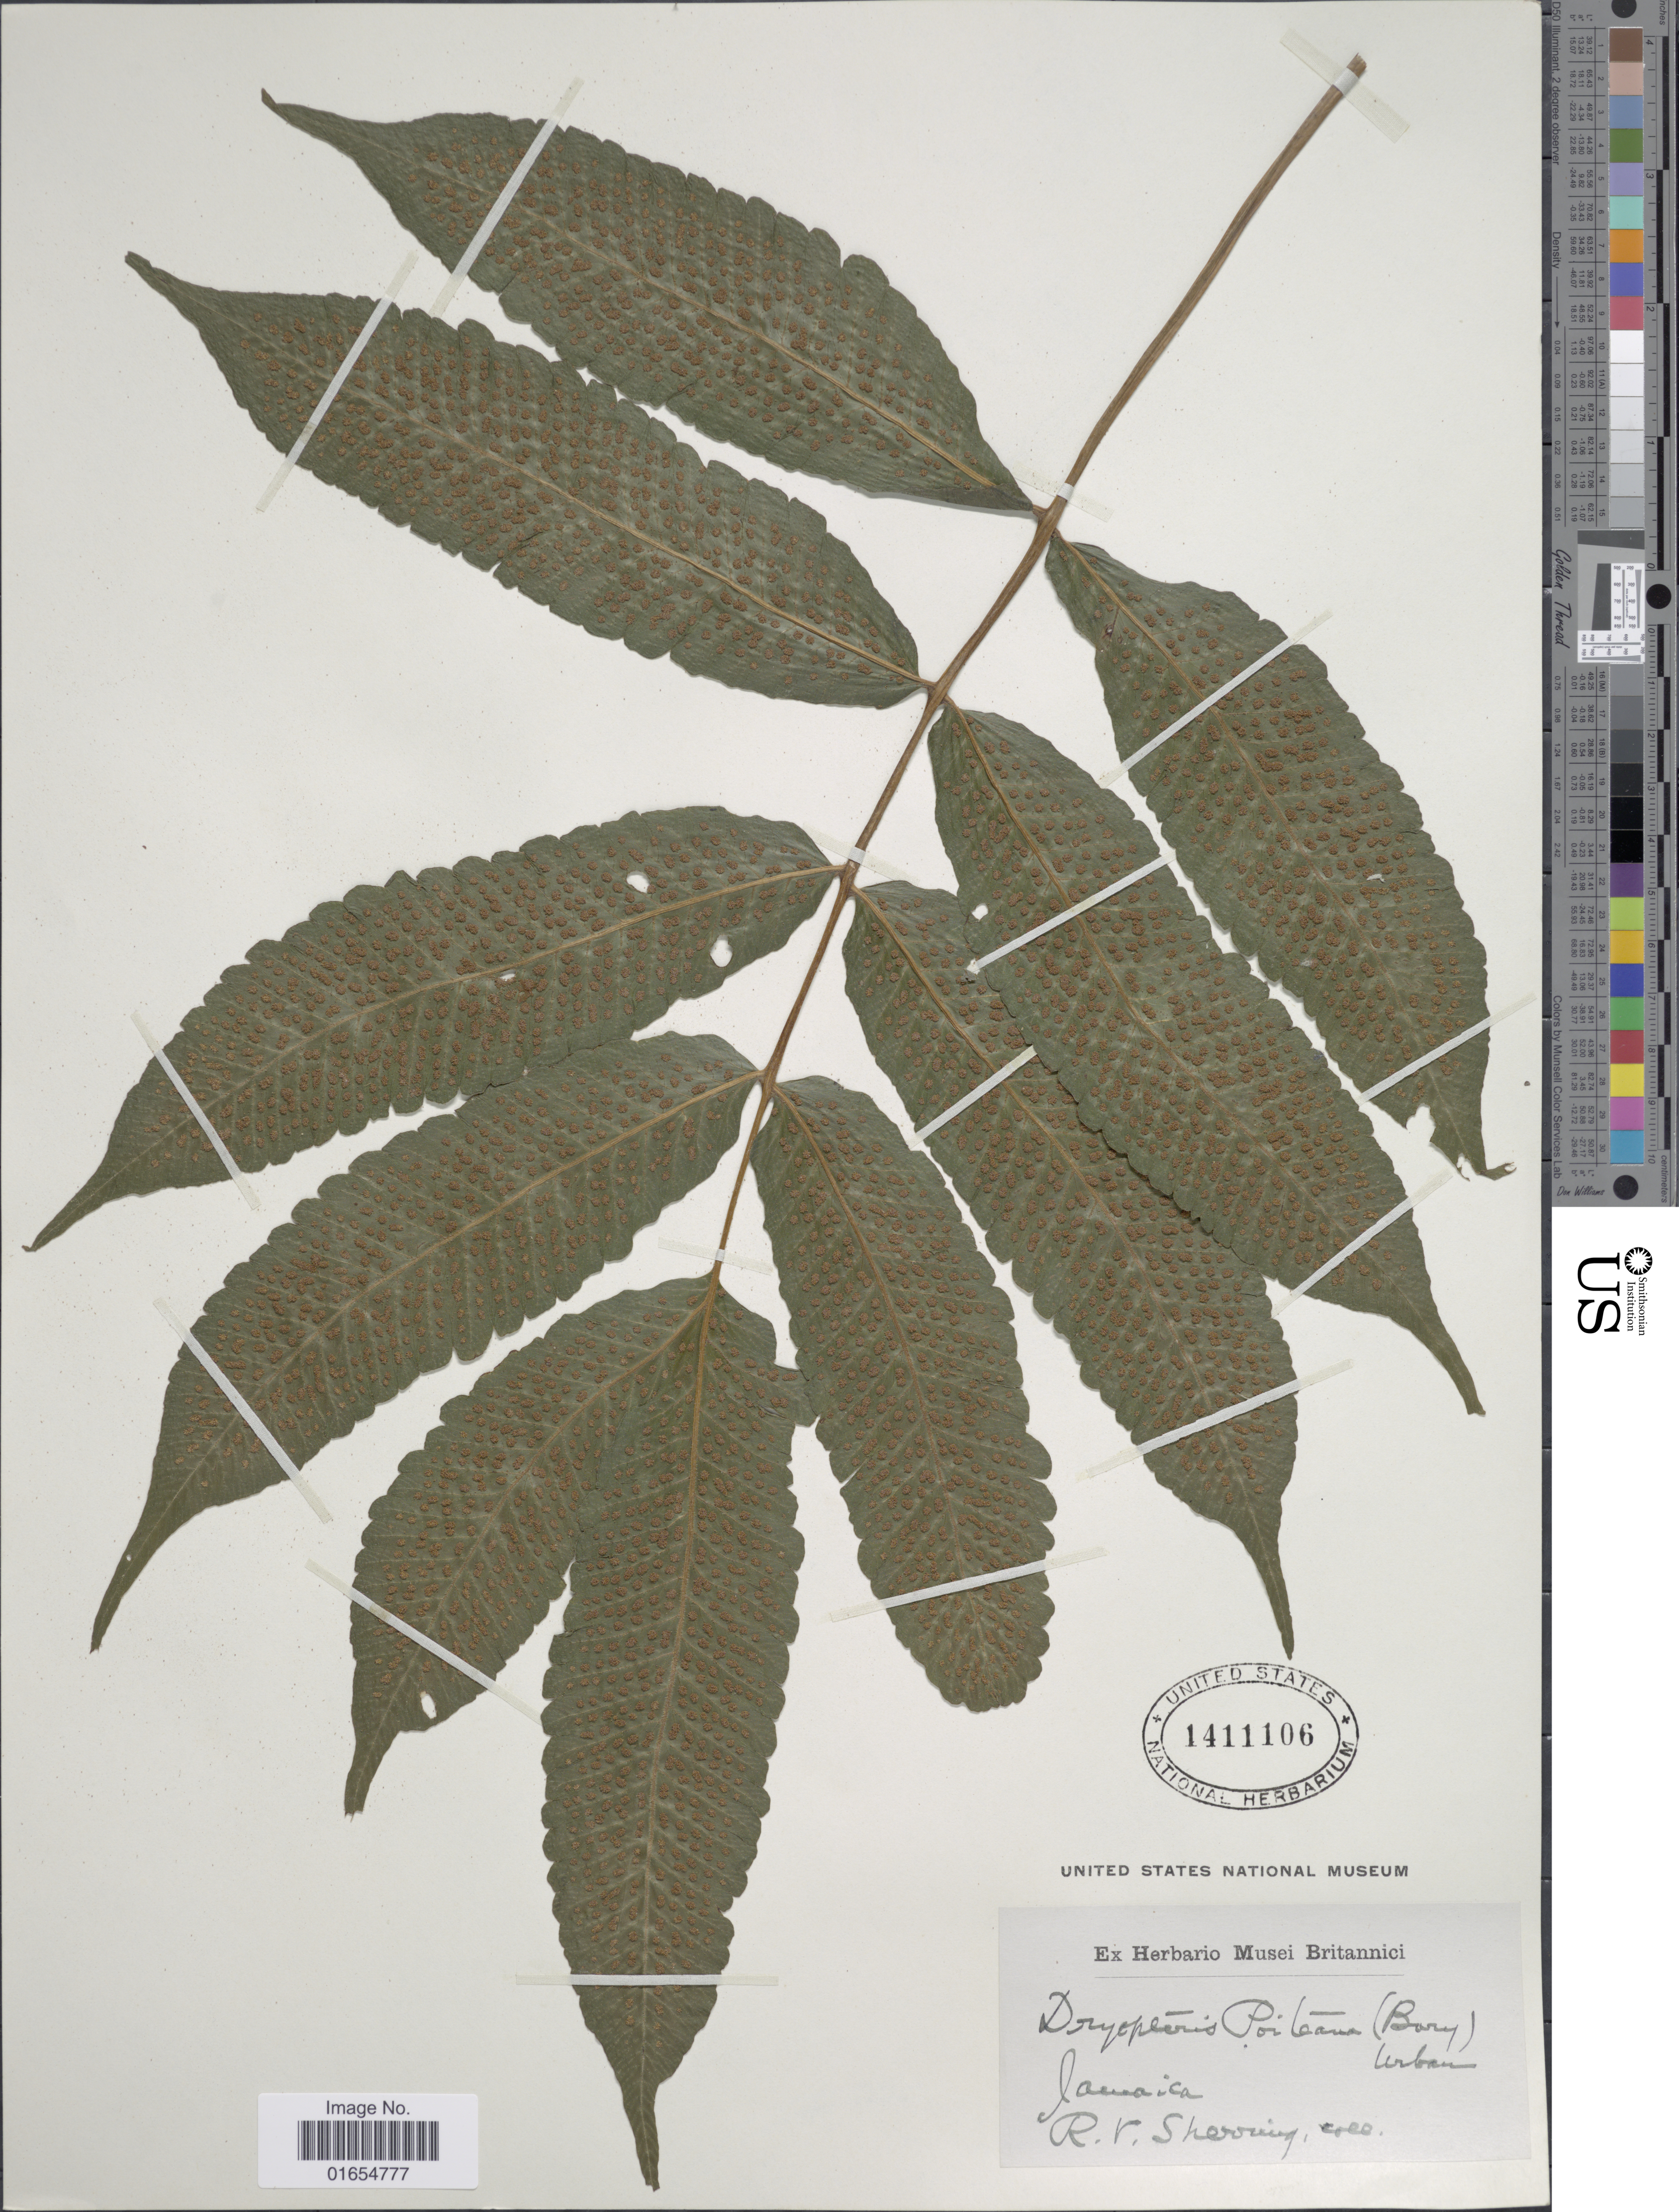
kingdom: Plantae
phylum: Tracheophyta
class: Polypodiopsida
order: Polypodiales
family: Thelypteridaceae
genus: Goniopteris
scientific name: Goniopteris poiteana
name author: (Bory) Ching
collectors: R. Sherring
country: Jamaica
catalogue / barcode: US 1411106